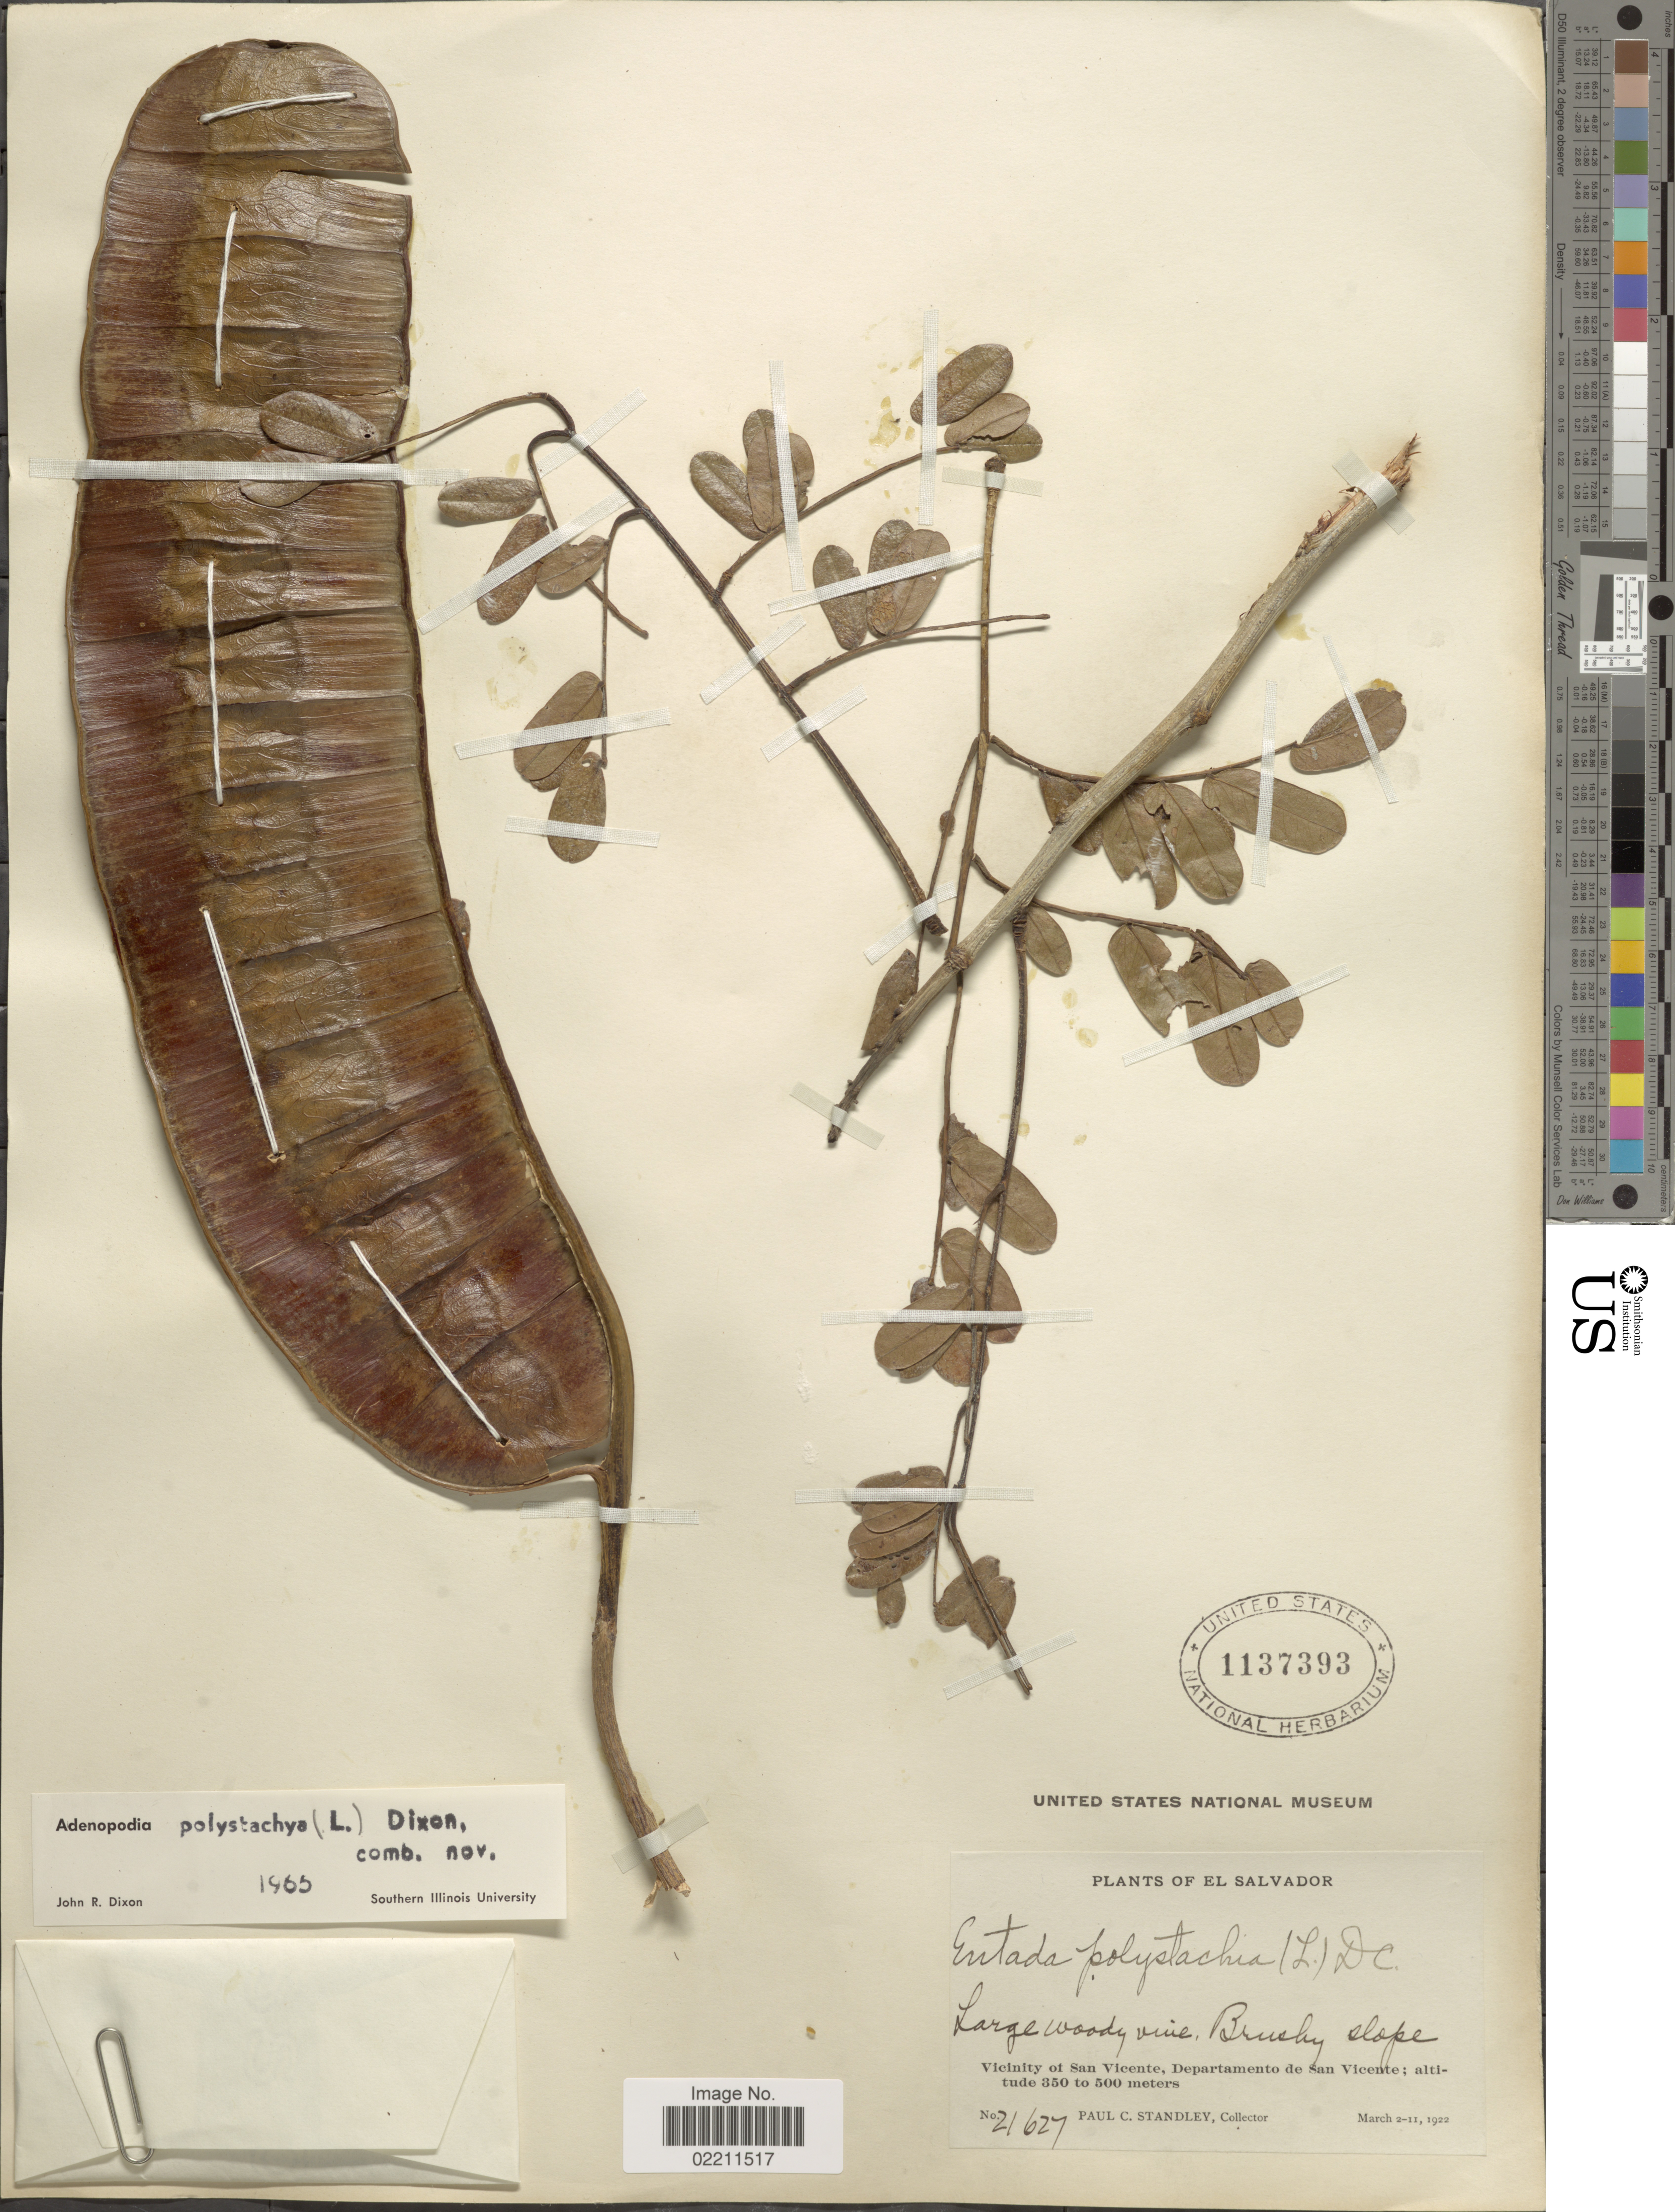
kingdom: Plantae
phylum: Tracheophyta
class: Magnoliopsida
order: Fabales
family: Fabaceae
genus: Entada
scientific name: Entada polystachya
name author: (L.) DC.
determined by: Strong, Mark T., (BOT), Smithsonian Institution - National Museum of Natural History (UNITED STATES)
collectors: P. C. Standley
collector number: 21627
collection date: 1922-03-02/1922-03-11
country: El Salvador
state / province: San Vincente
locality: El Salvador. Vicinity of San Vicente, Departamento de San Vicente.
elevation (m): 350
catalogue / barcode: US 1137393